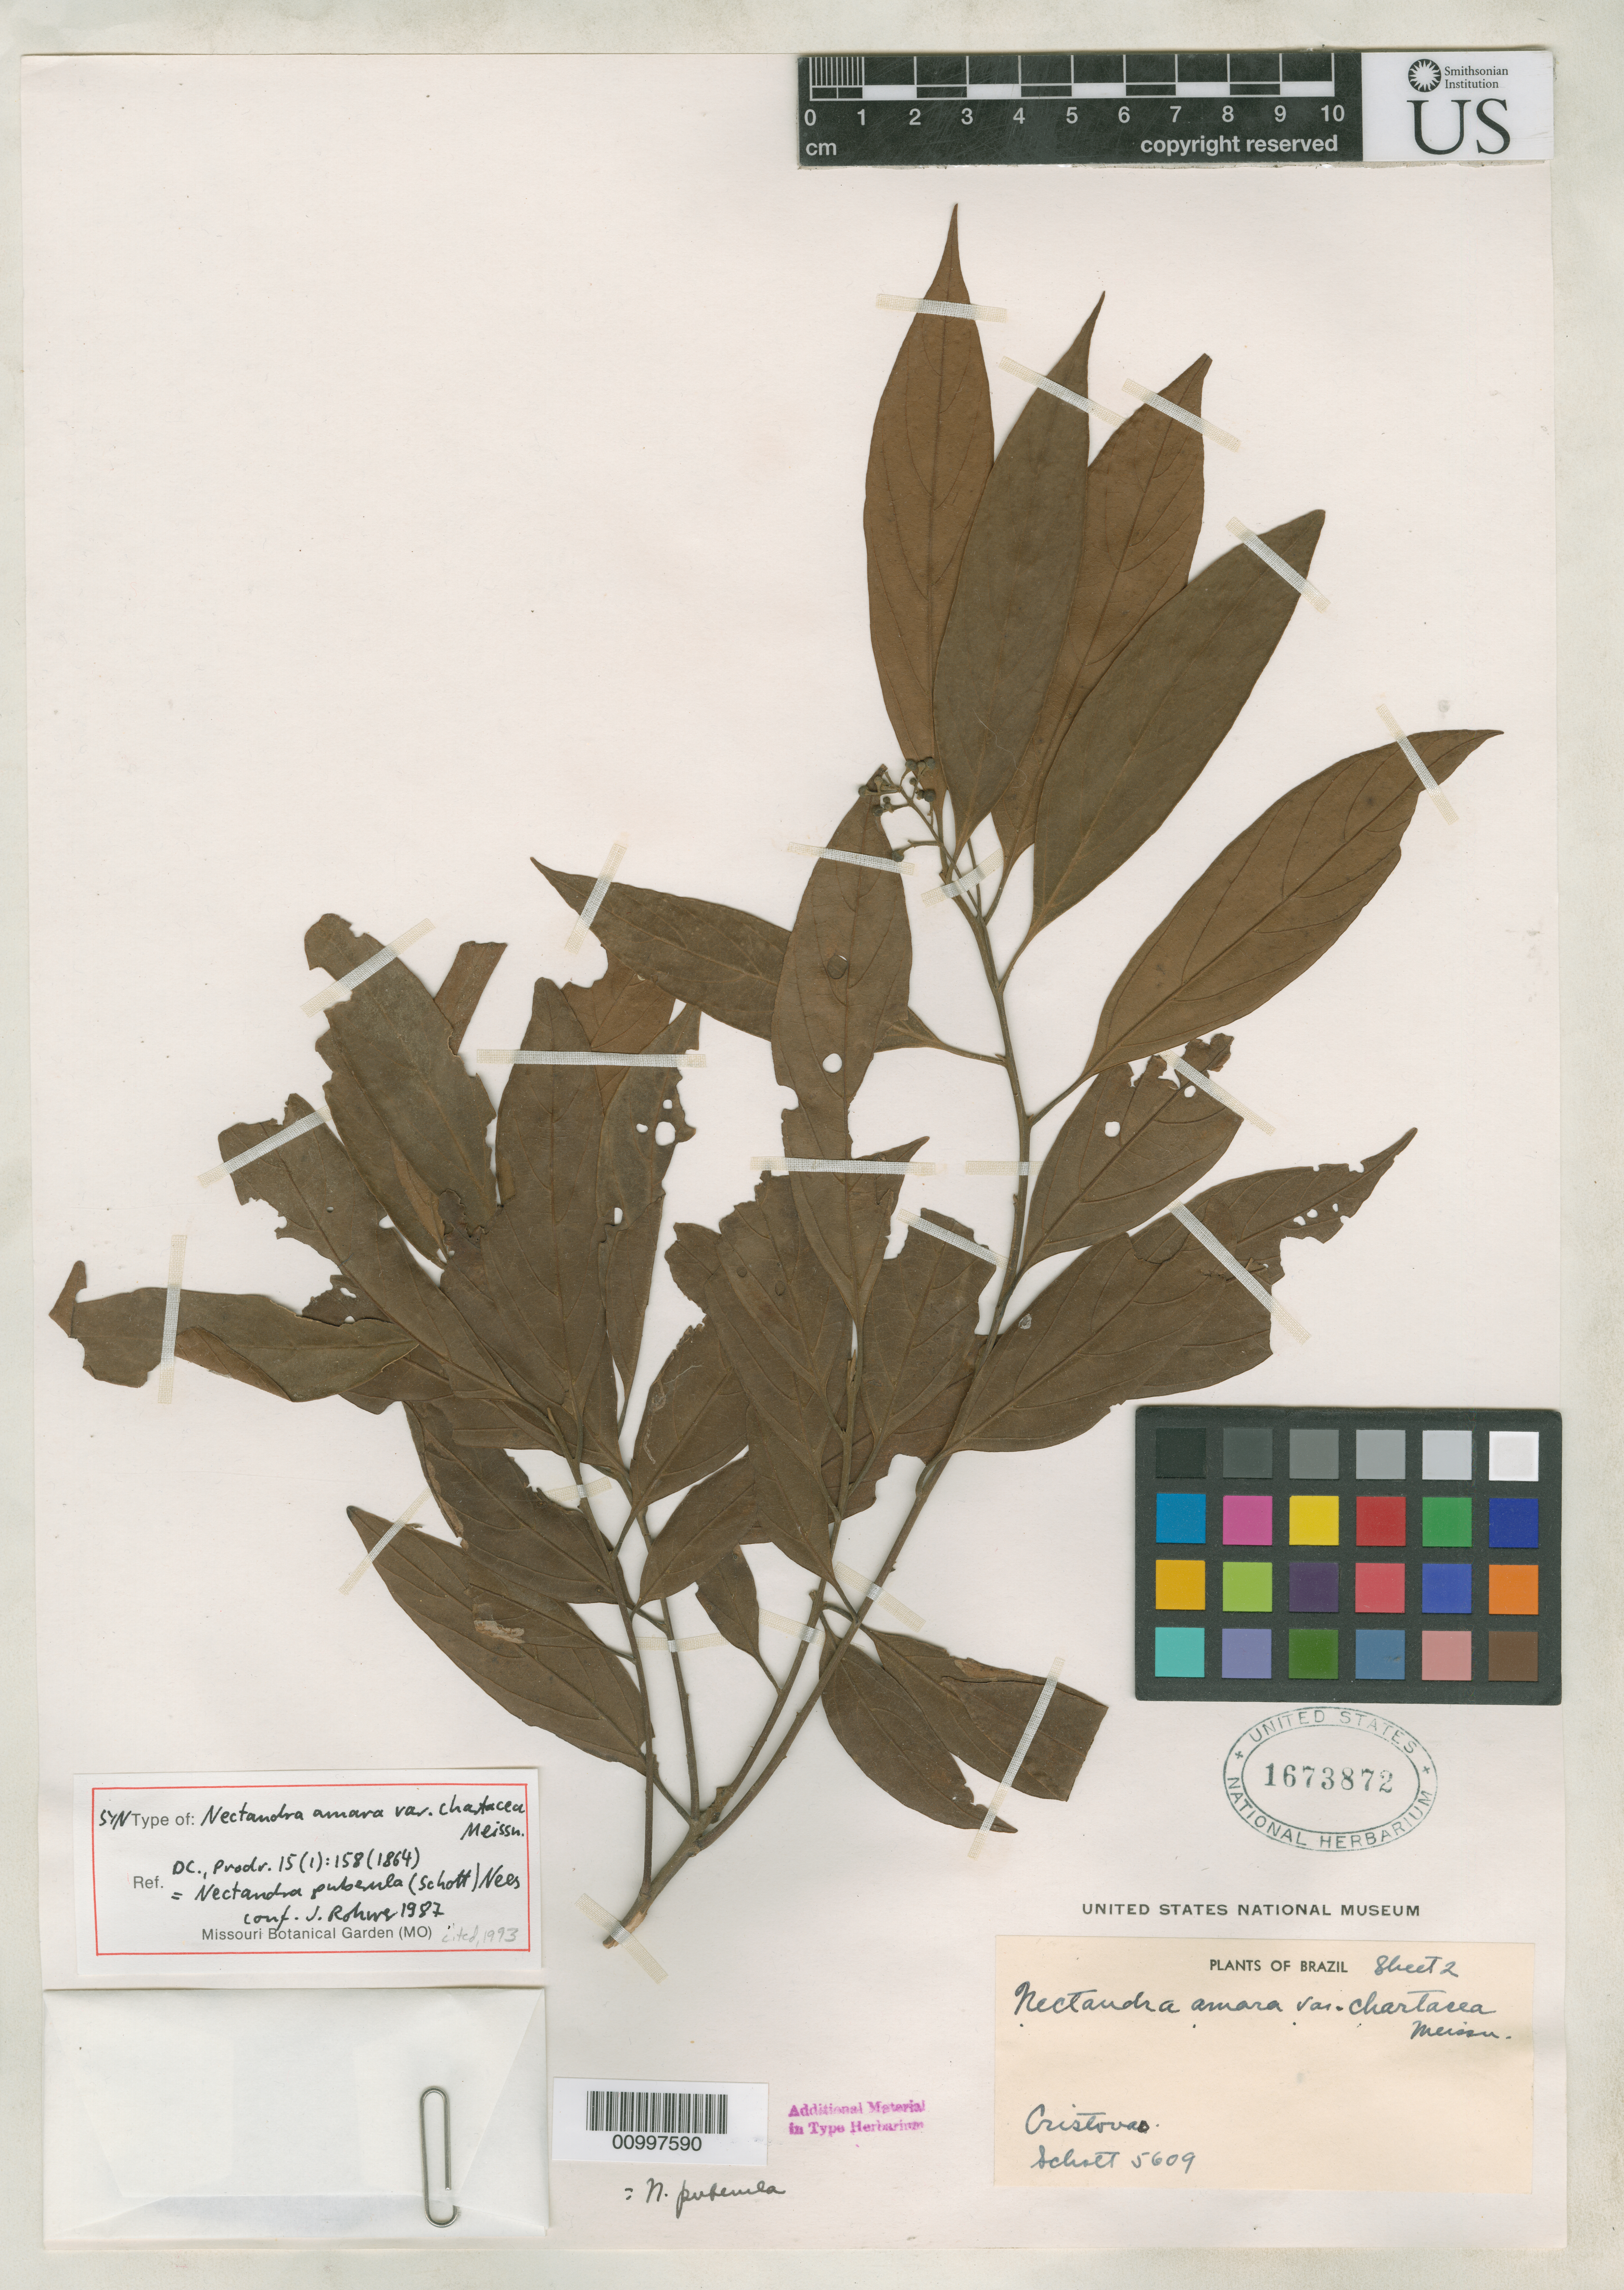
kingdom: Plantae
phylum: Tracheophyta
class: Magnoliopsida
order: Laurales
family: Lauraceae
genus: Nectandra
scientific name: Nectandra amara var. chartacea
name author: Meisn. in DC.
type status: Isolectotype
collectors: H. W. Schott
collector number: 5609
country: Brazil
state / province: Rio de Janeiro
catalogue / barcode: US 1673872